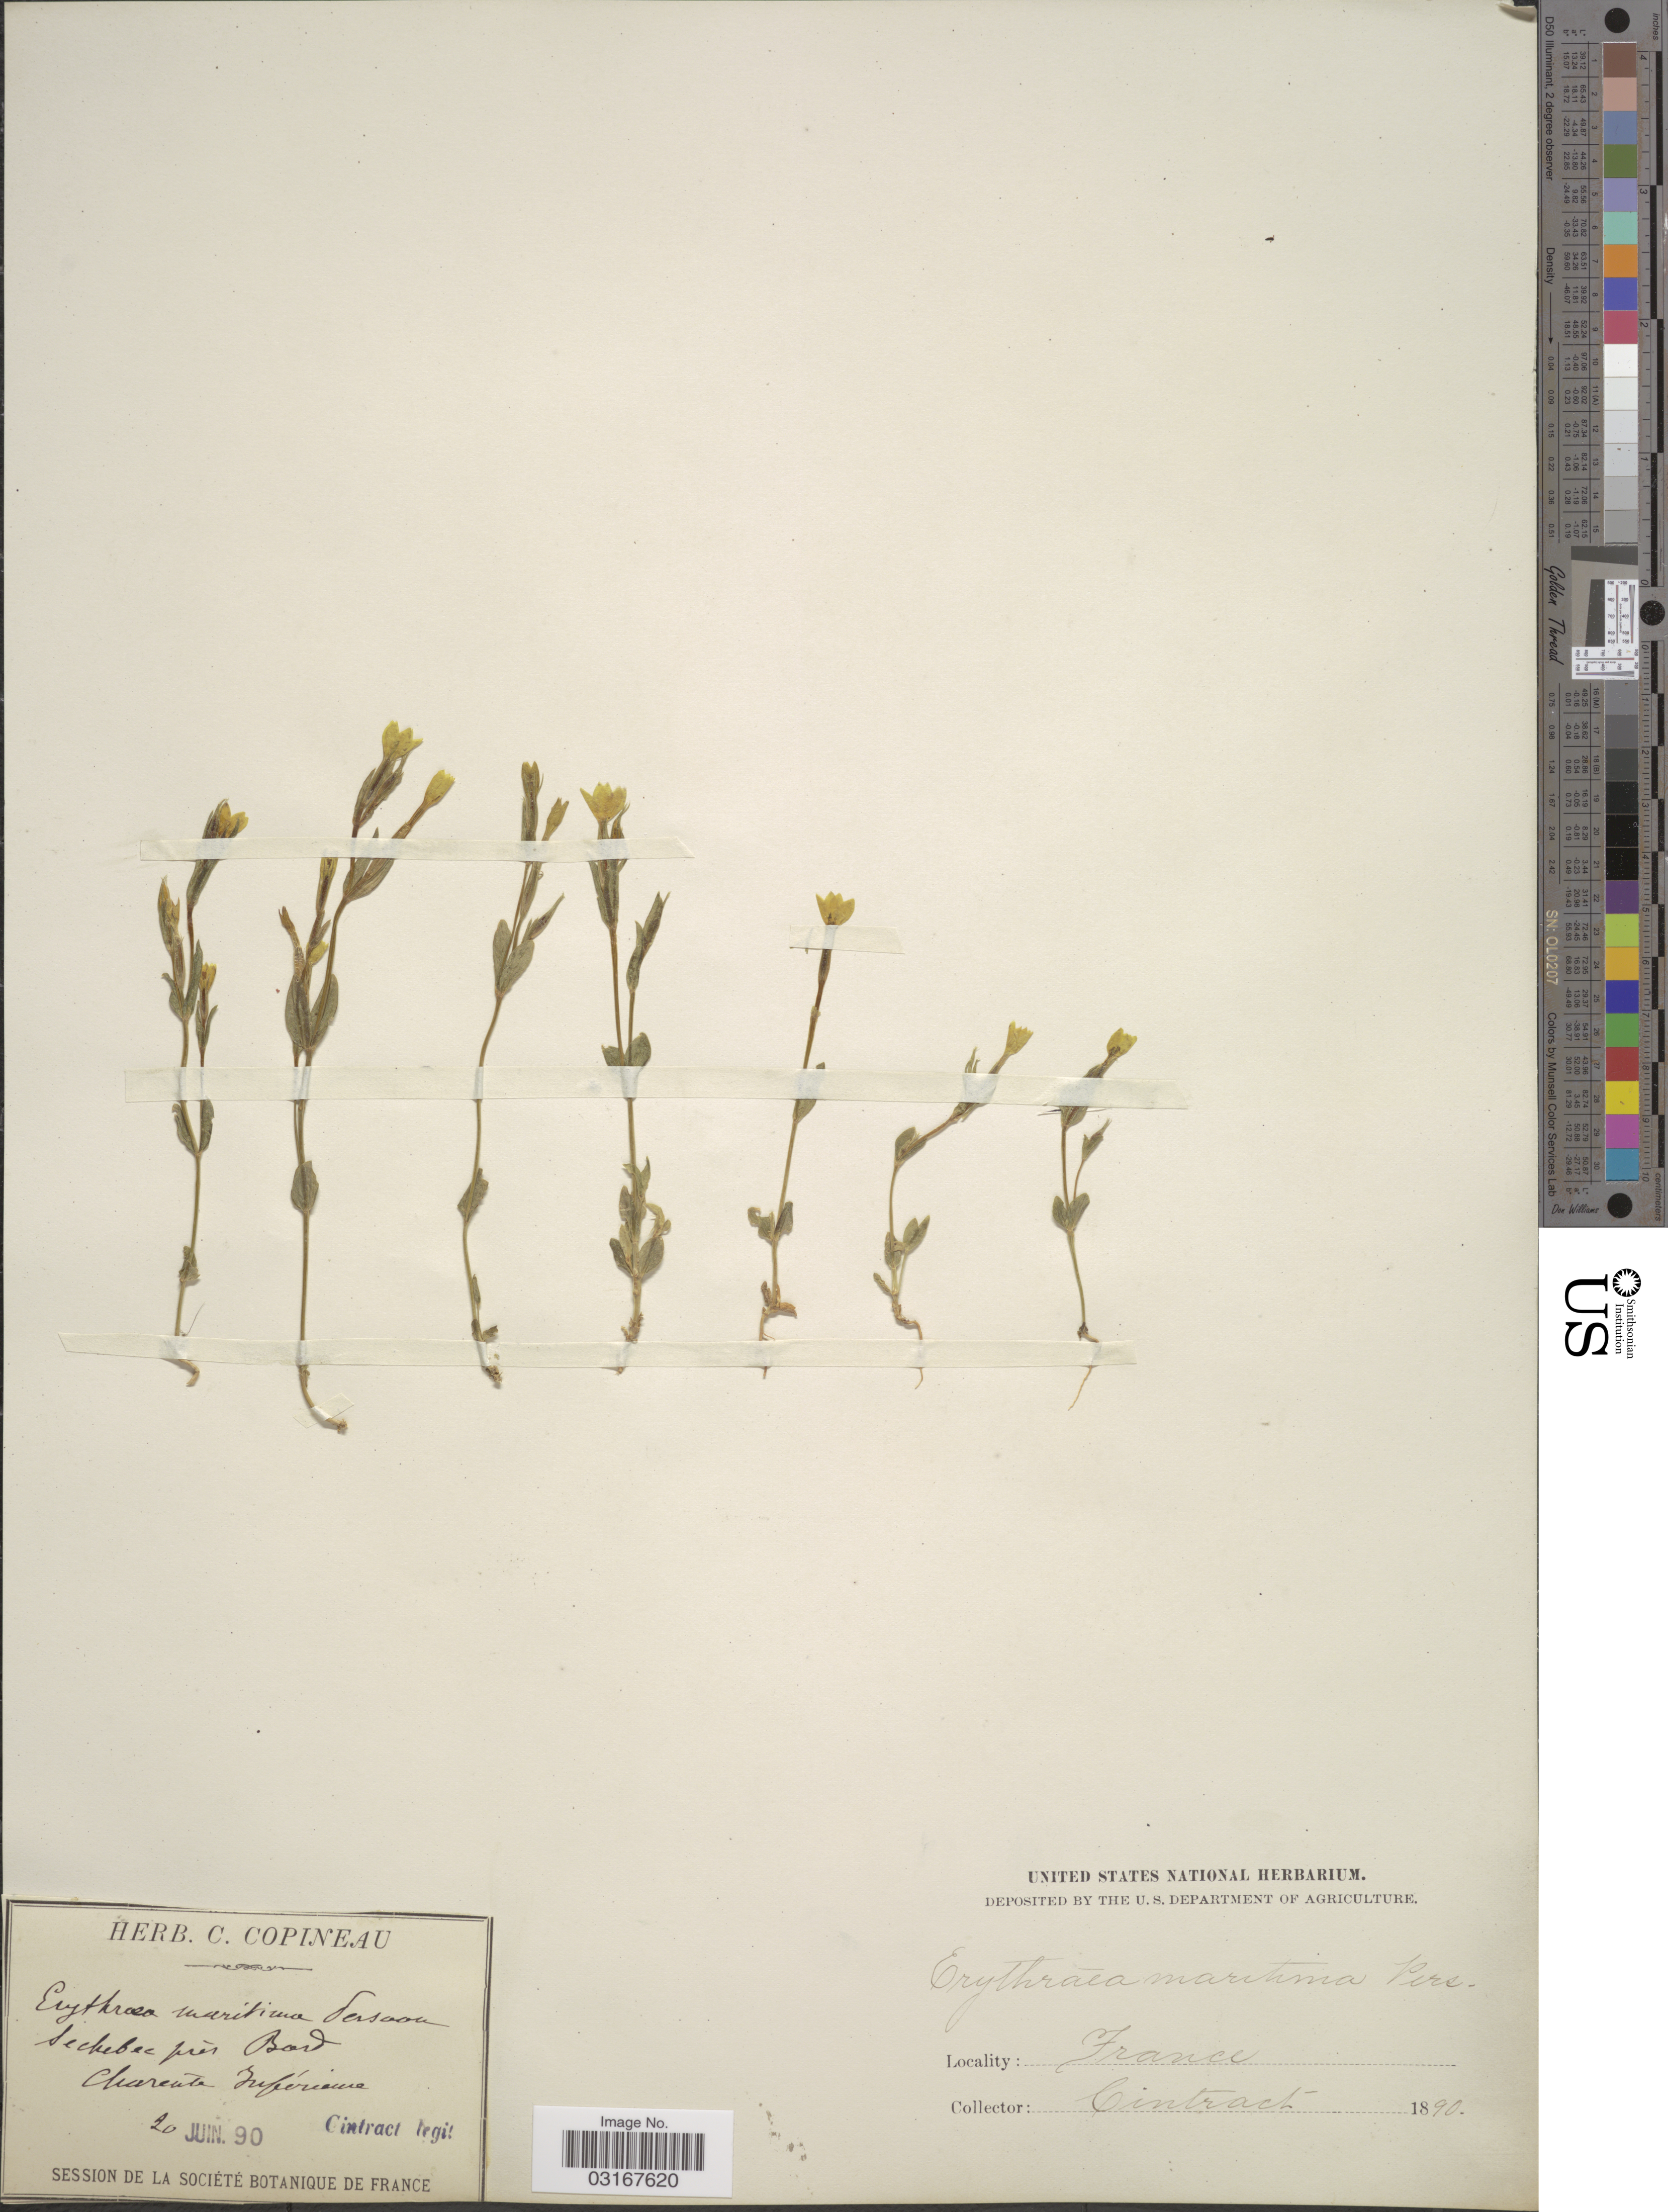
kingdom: Plantae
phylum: Tracheophyta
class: Magnoliopsida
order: Gentianales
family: Gentianaceae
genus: Centaurium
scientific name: Centaurium maritimum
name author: (L.) Fritsch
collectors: Cintract, --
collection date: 1890-06-20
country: France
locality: Sechebec près Bord Charente Inférieure.